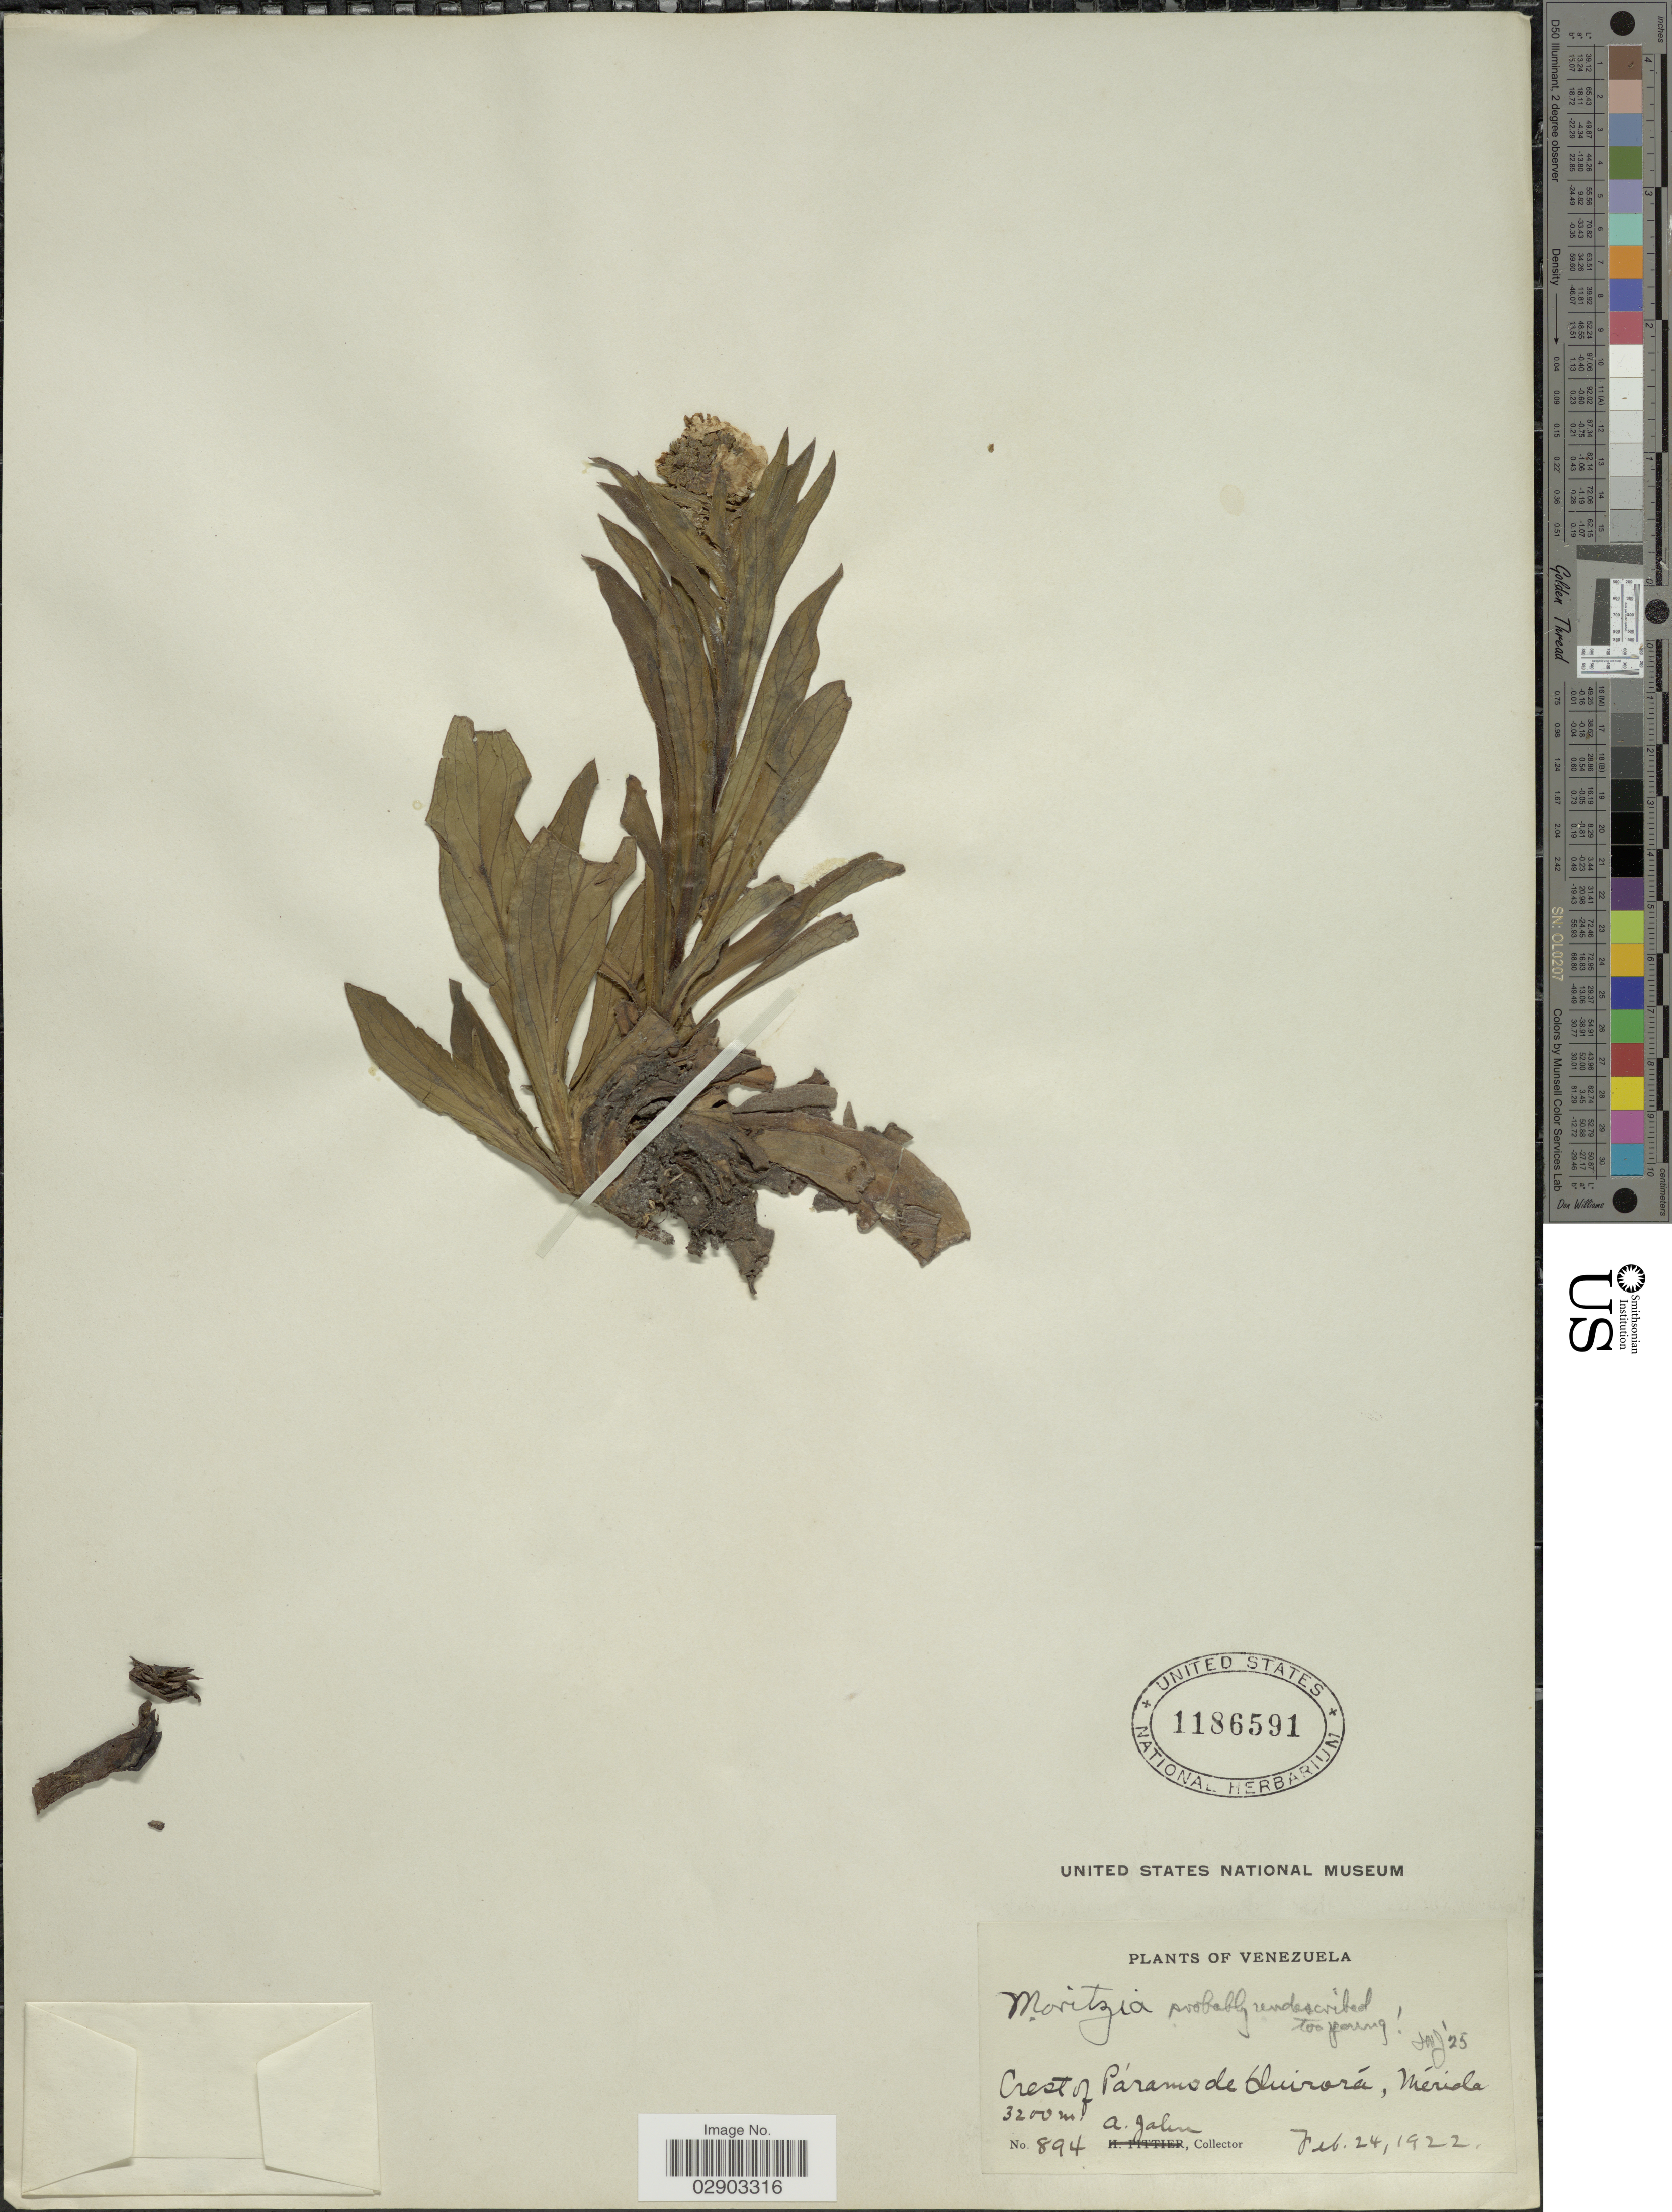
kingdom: Plantae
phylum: Tracheophyta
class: Magnoliopsida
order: Boraginales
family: Boraginaceae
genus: Cynoglossum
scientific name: Cynoglossum sp.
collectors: A. Jahn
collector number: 894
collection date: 1922-02-24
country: Venezuela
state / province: Mérida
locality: Crest of Páramo de Quirorá.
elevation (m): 3200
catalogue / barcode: US 1186591